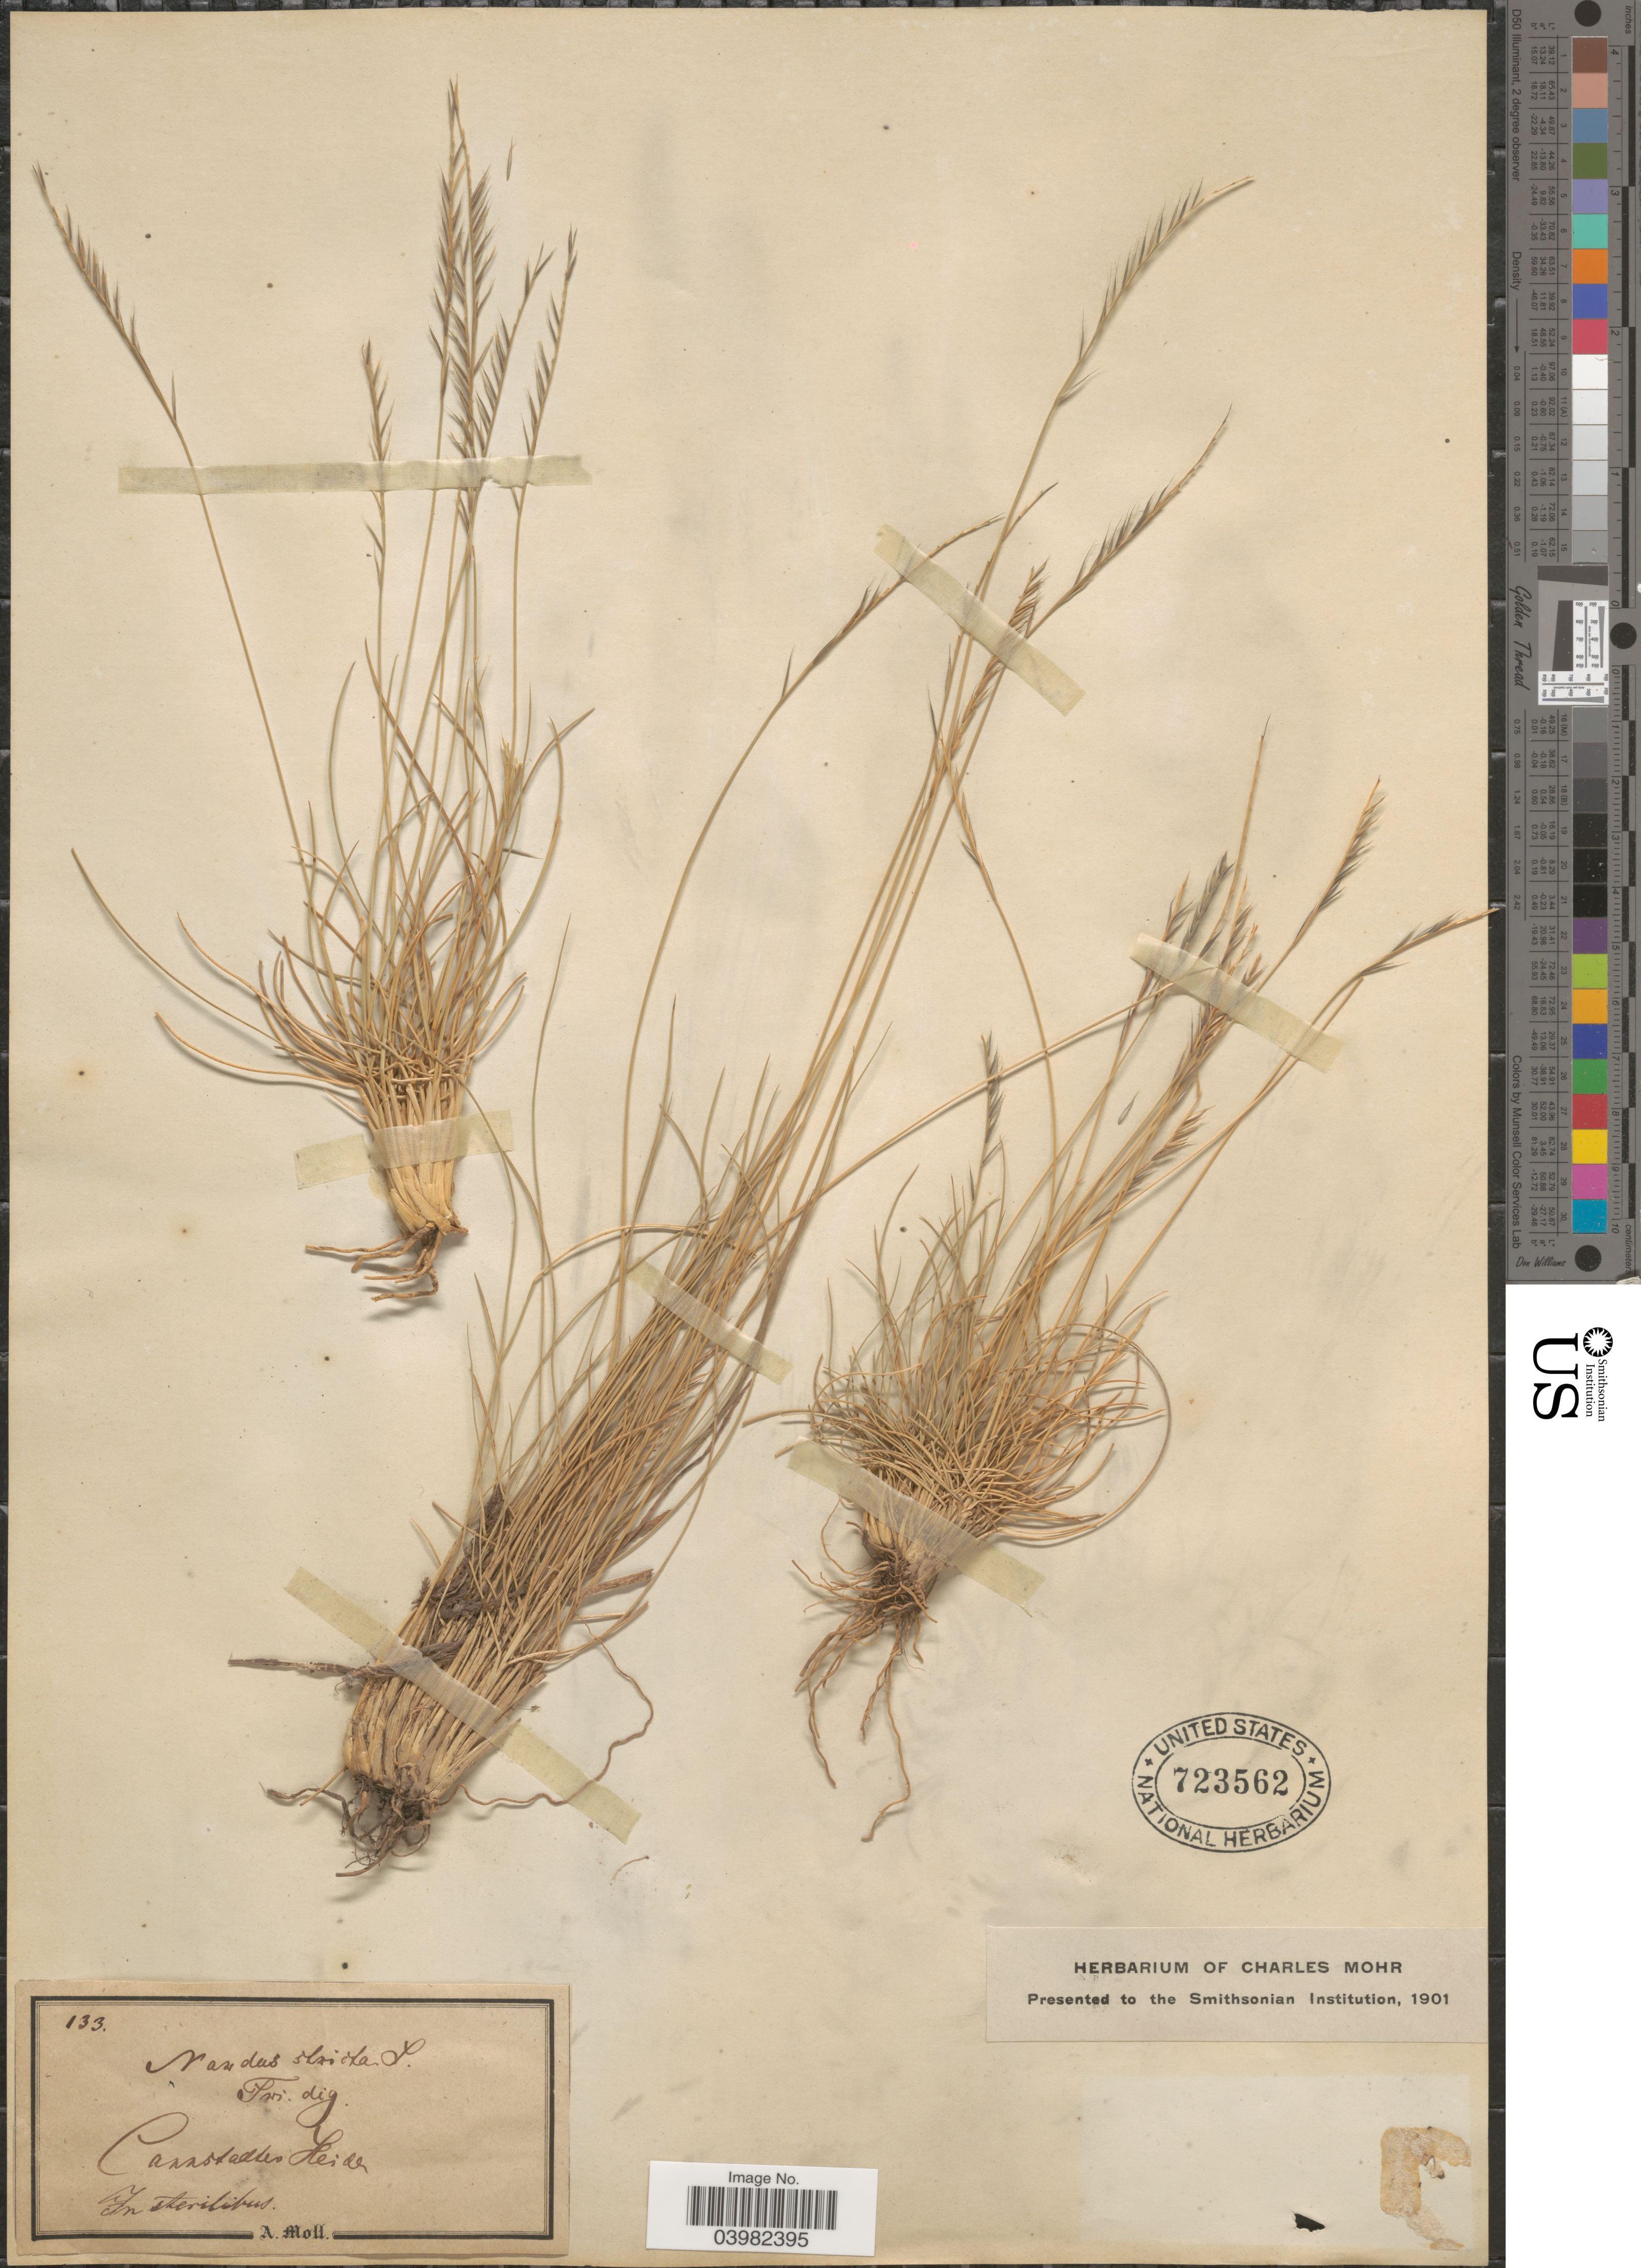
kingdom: Plantae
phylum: Tracheophyta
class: Liliopsida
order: Poales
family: Poaceae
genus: Nardus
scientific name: Nardus stricta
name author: L.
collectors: A. Moll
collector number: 133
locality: Cannstadtes [interpreted] Heide. In sterilibus.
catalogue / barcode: US 723562